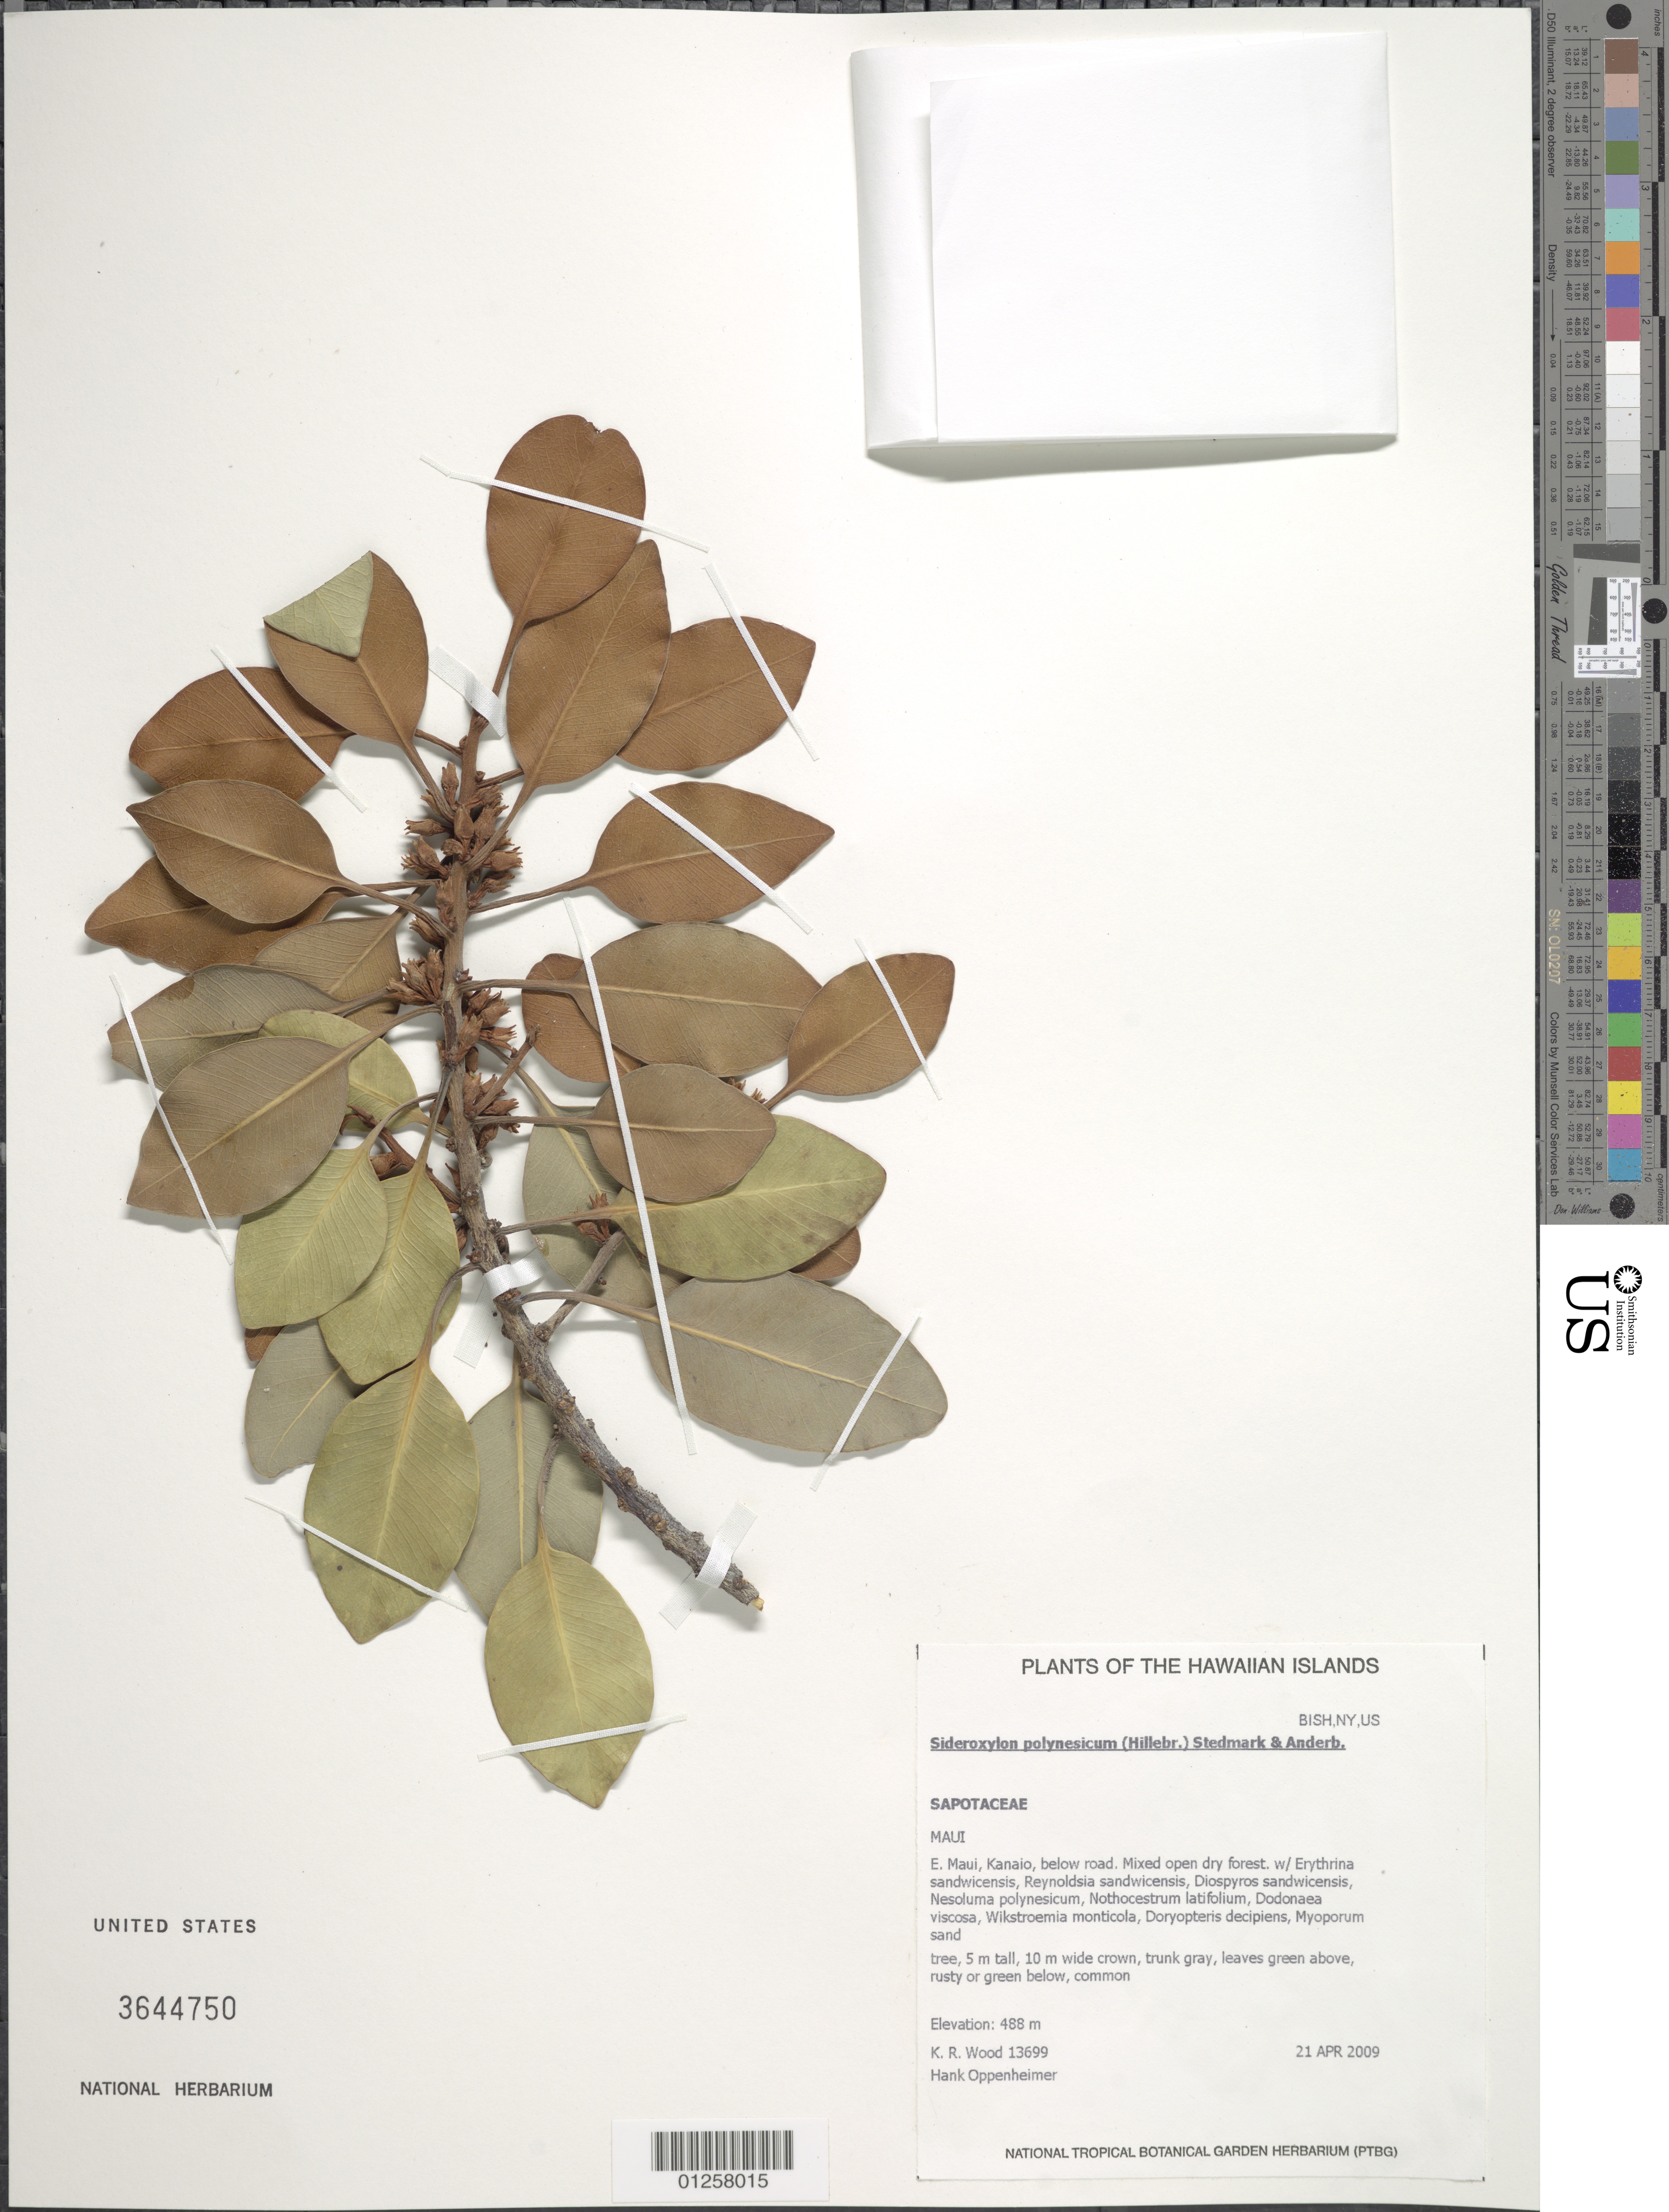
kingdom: Plantae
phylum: Tracheophyta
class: Magnoliopsida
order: Ericales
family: Sapotaceae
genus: Sideroxylon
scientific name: Sideroxylon polynesicum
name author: (Hillebr.) Smedmark & Anderb.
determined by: Wagner, W. L., (BOT), Smithsonian Institution - National Museum of Natural History (UNITED STATES)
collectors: K. R. Wood & H. L. Oppenheimer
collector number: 13699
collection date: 2009-04-21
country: United States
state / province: Hawaii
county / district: Maui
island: Maui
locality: E. Maui, Kanaio, below road.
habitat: Mixed open dry forest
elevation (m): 488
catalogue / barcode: US 3644750